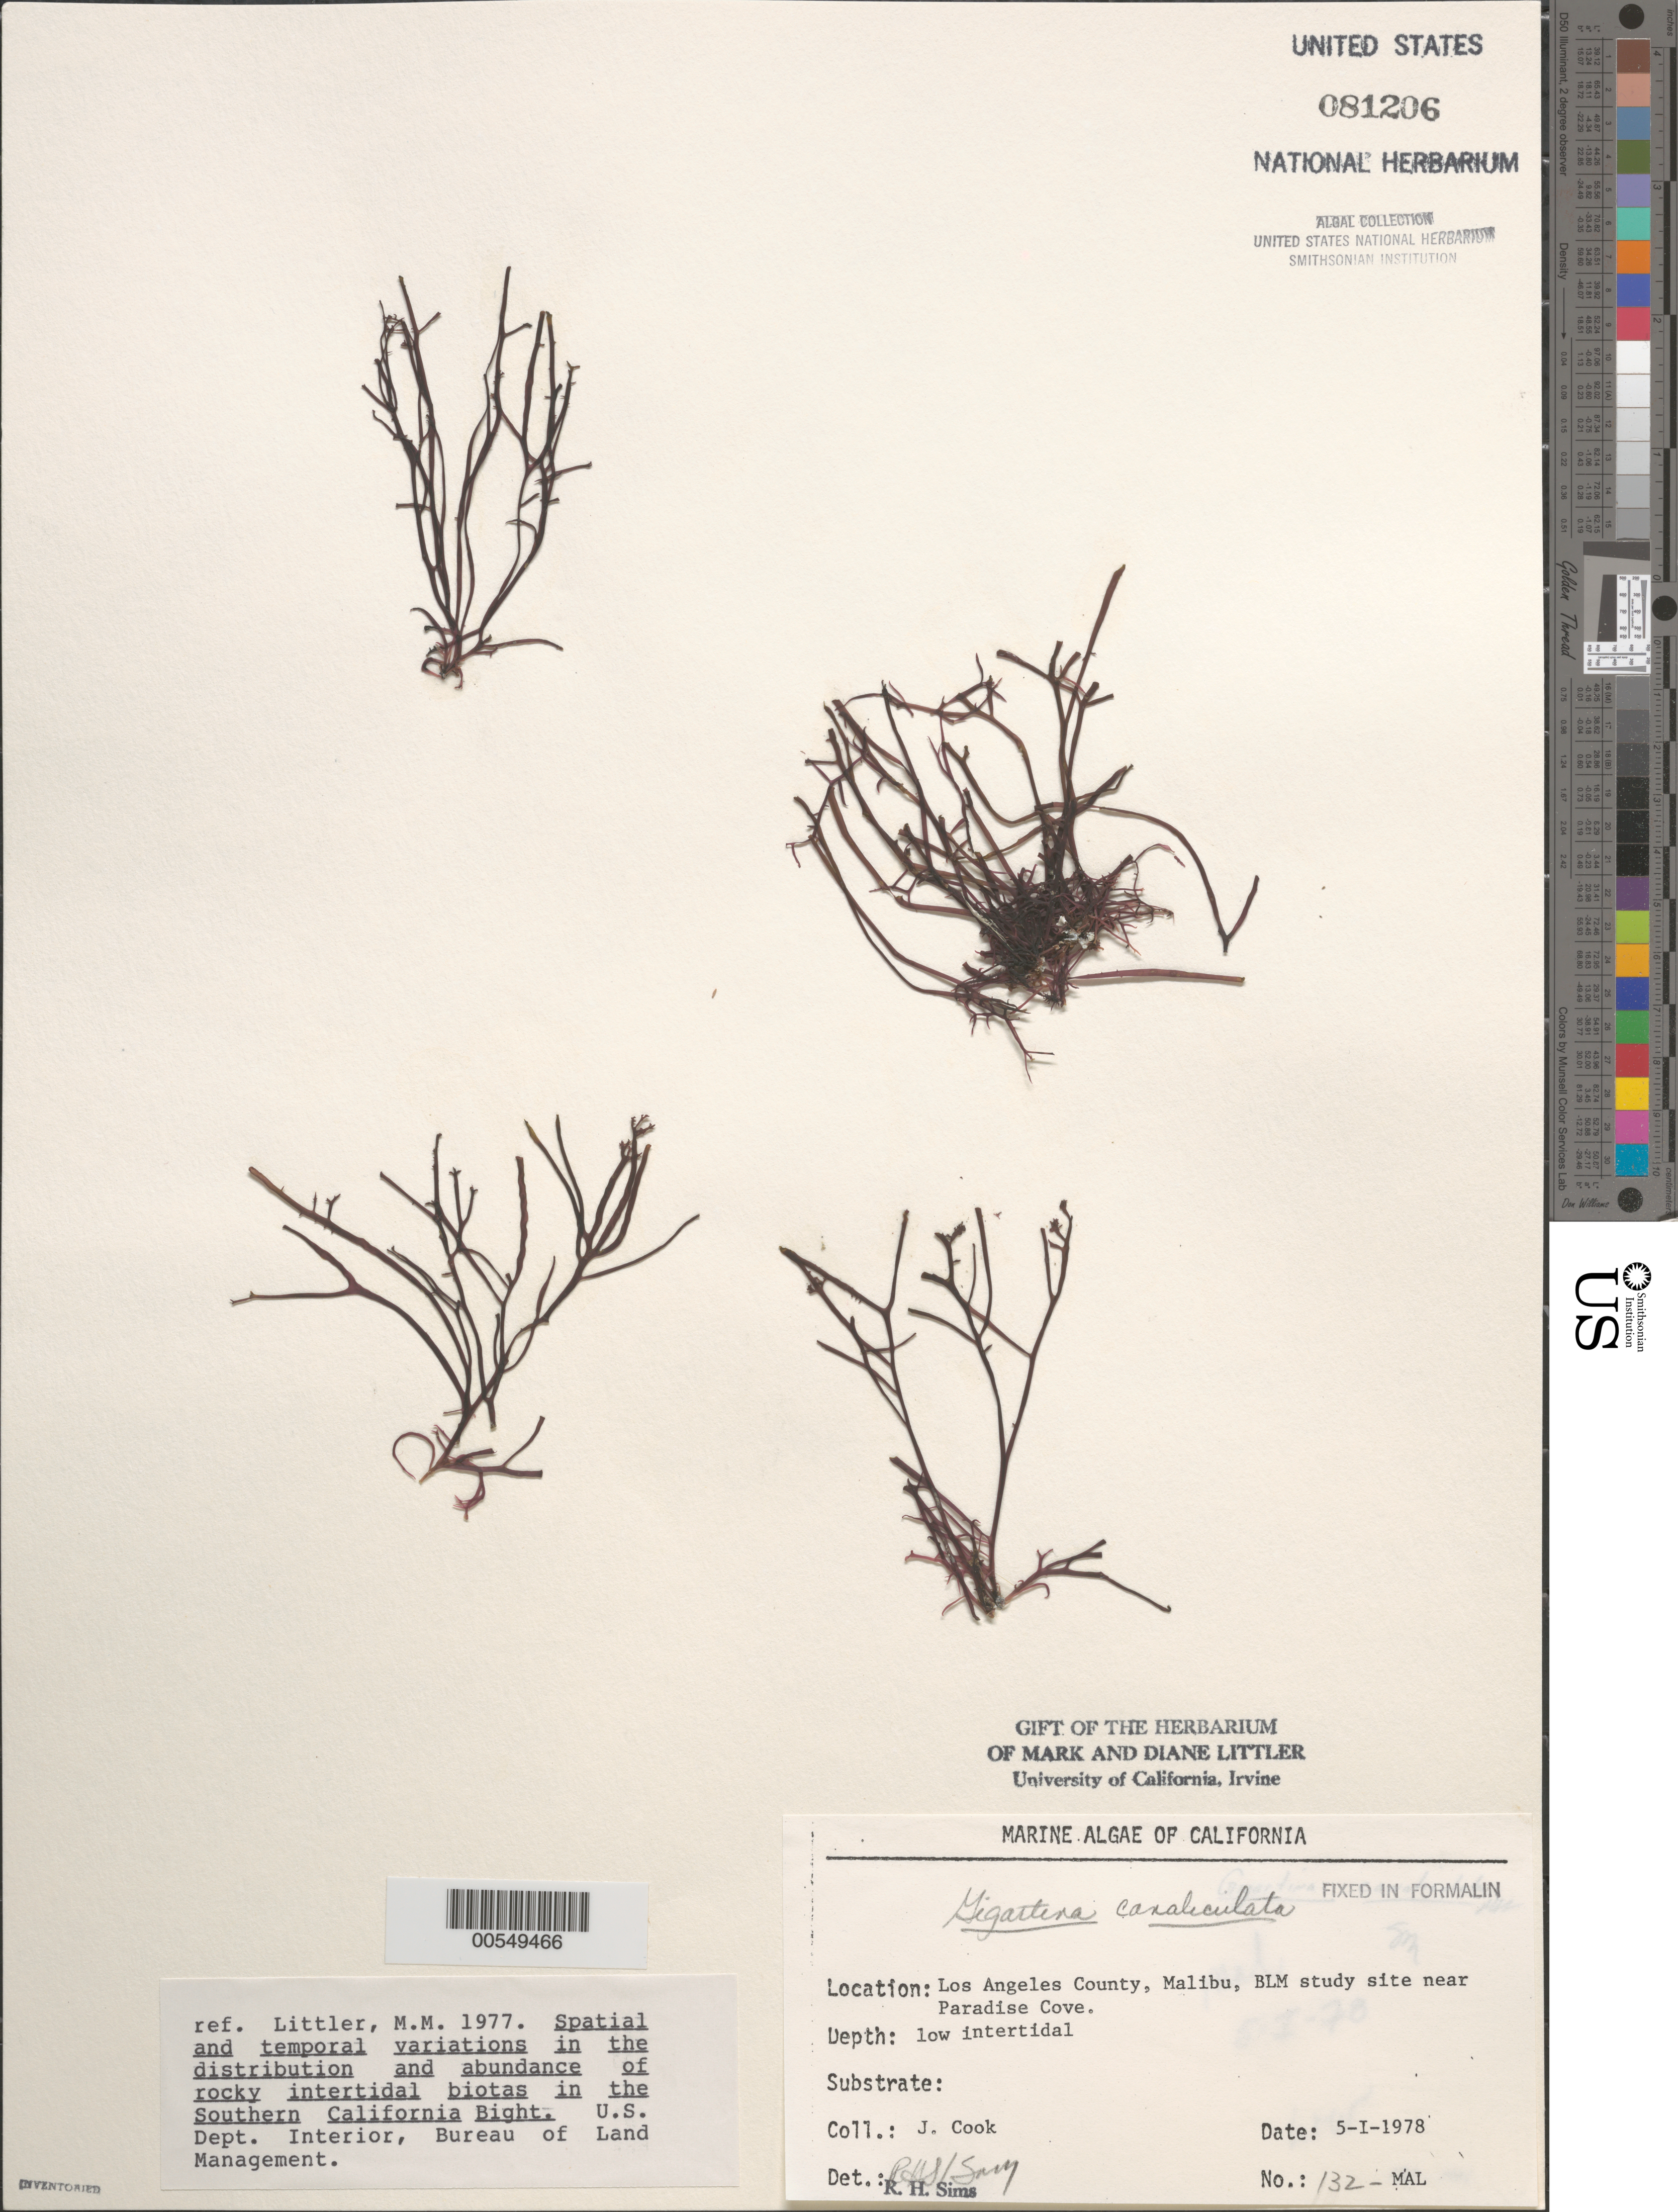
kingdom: Plantae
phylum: Rhodophyta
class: Florideophyceae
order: Gigartinales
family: Gigartinaceae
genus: Chondracanthus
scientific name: Chondracanthus canaliculatus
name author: (Harv.) Guiry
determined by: Algae name updating Project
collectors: J. Cook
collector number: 132-mal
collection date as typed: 05 Jan 1978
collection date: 1978-01-05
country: United States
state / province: California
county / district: Los Angeles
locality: Malibu, near Paradise Cove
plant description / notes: BLM-SOCALBIGHT Rocky Intertidal Survey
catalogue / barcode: US 81206